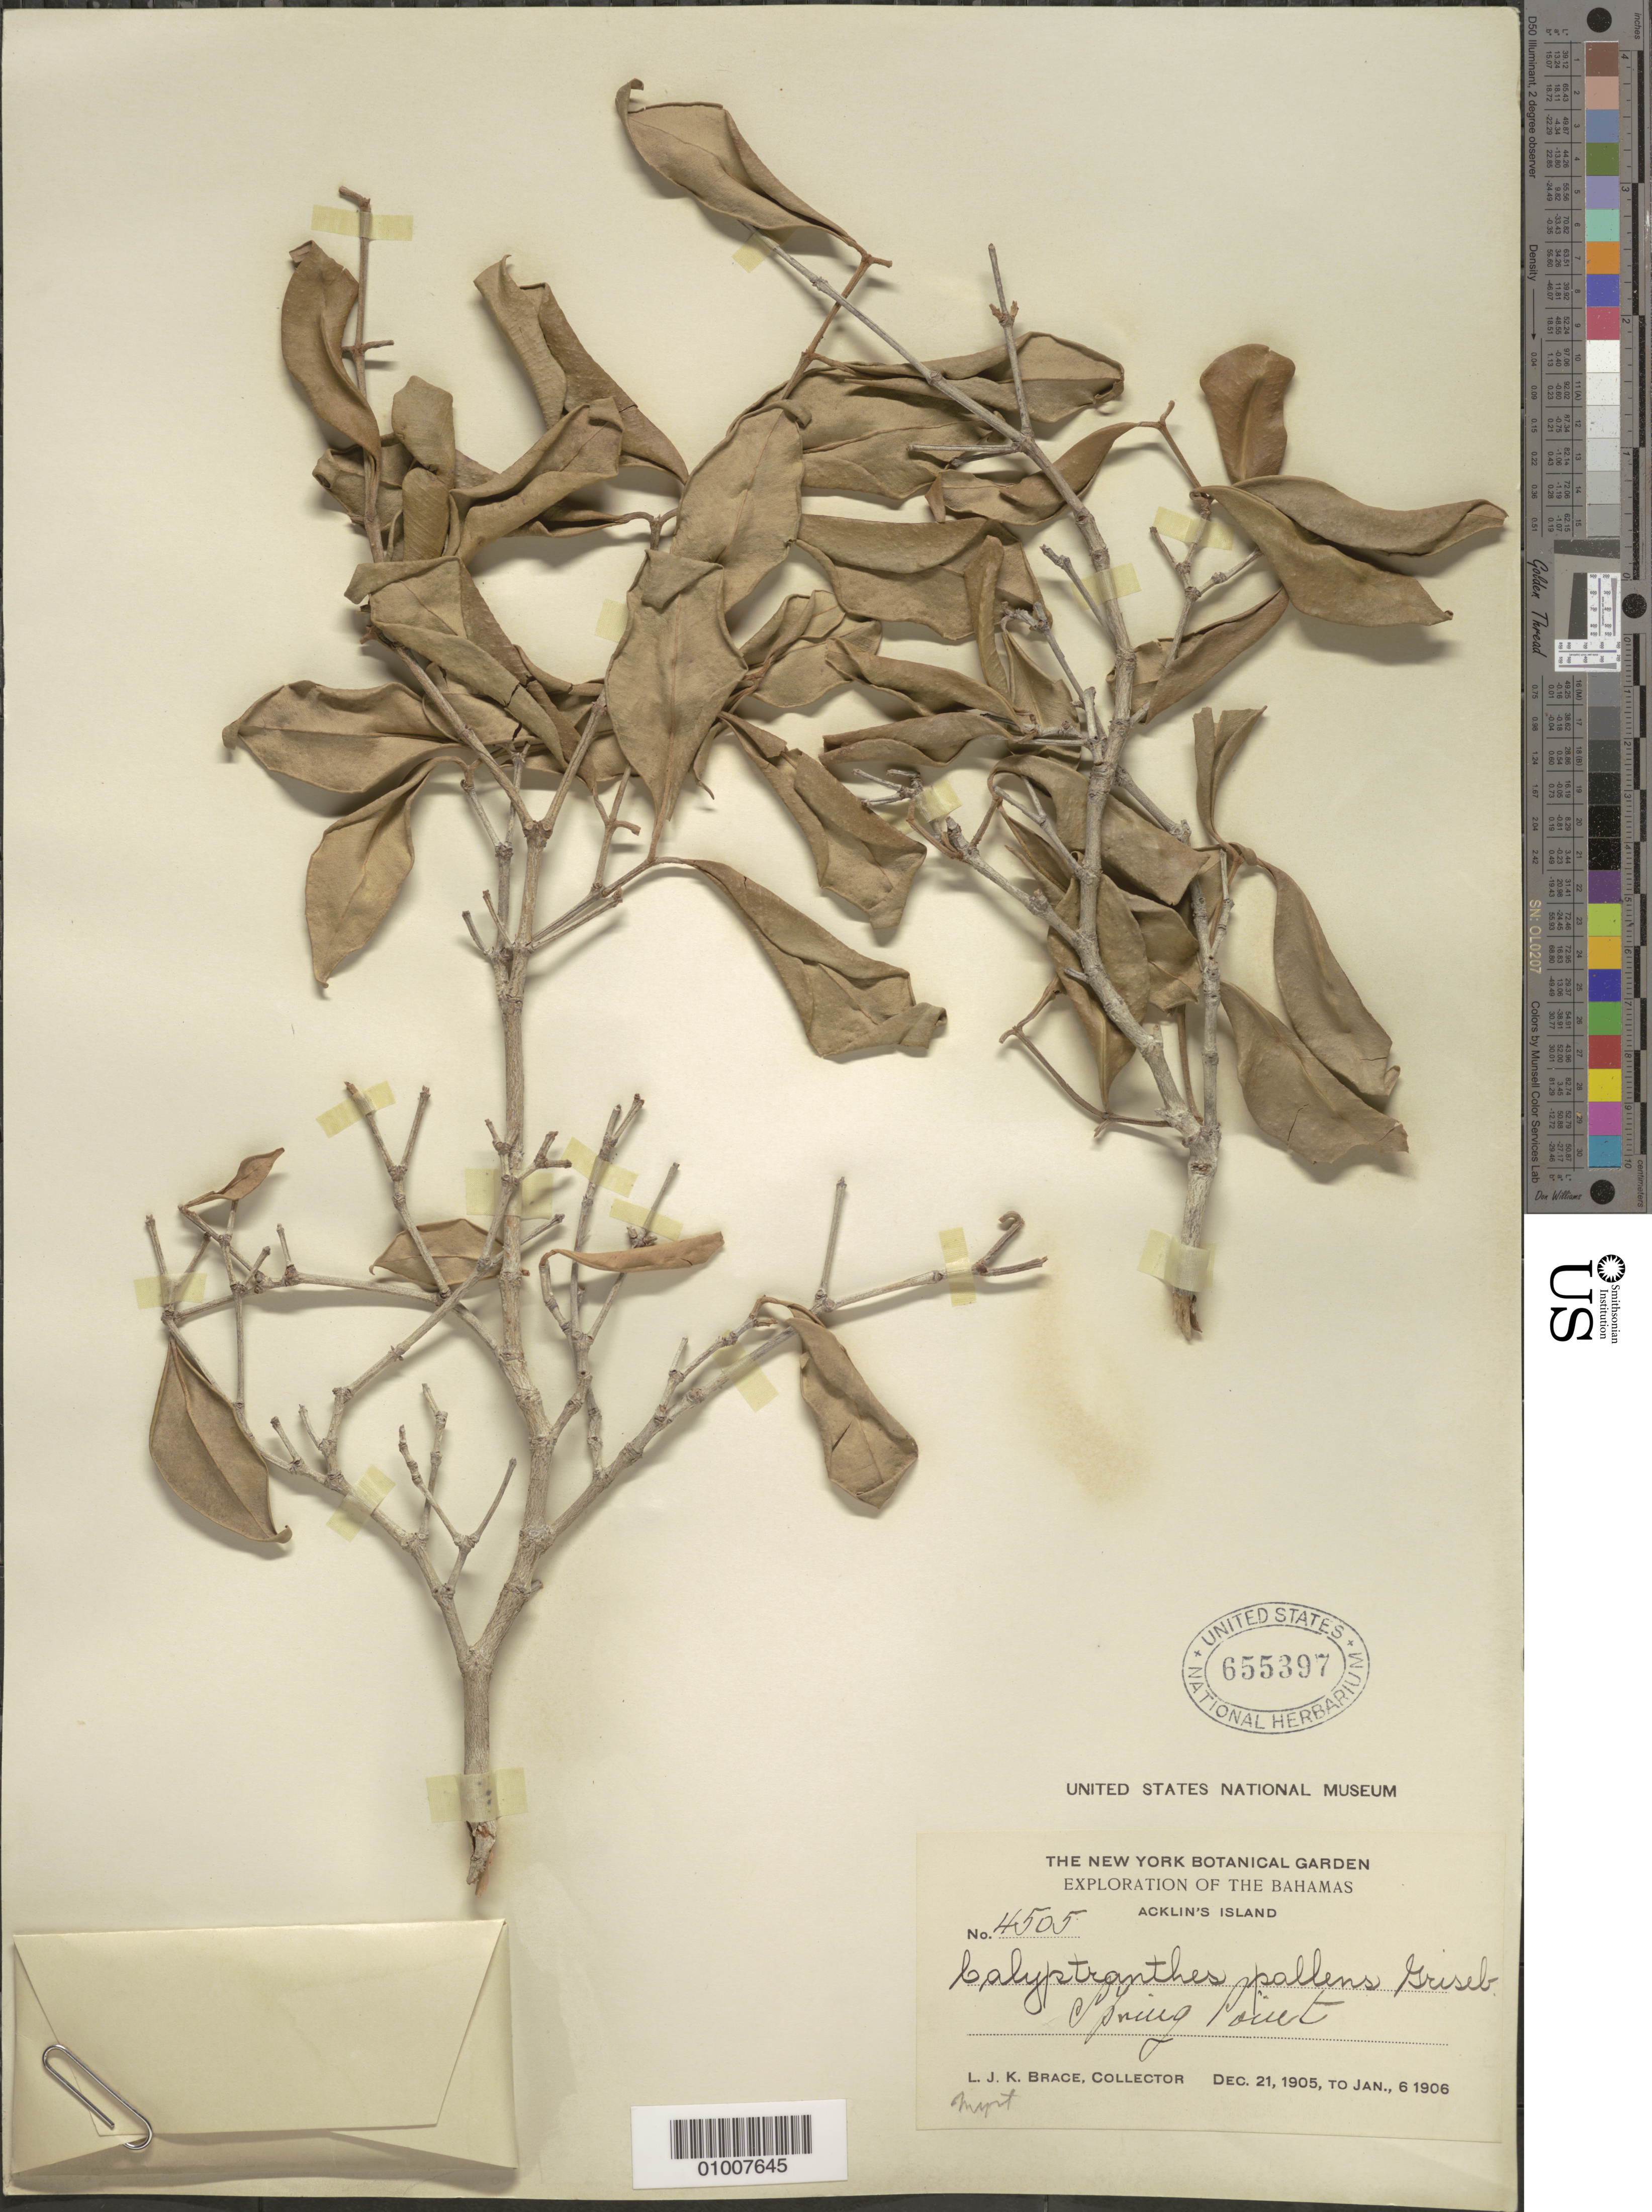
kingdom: Plantae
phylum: Tracheophyta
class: Magnoliopsida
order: Myrtales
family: Myrtaceae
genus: Myrcia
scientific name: Myrcia neopallens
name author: A.R. Lourenço & E. Lucas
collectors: L. J. K. Brace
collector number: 4505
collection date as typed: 21 Dec 1905 to 06 Jan 1906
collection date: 1905-12-21/1906-01-06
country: Bahamas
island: Acklin's I.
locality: Spring Point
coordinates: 0 N, 0 E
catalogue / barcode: US 655397